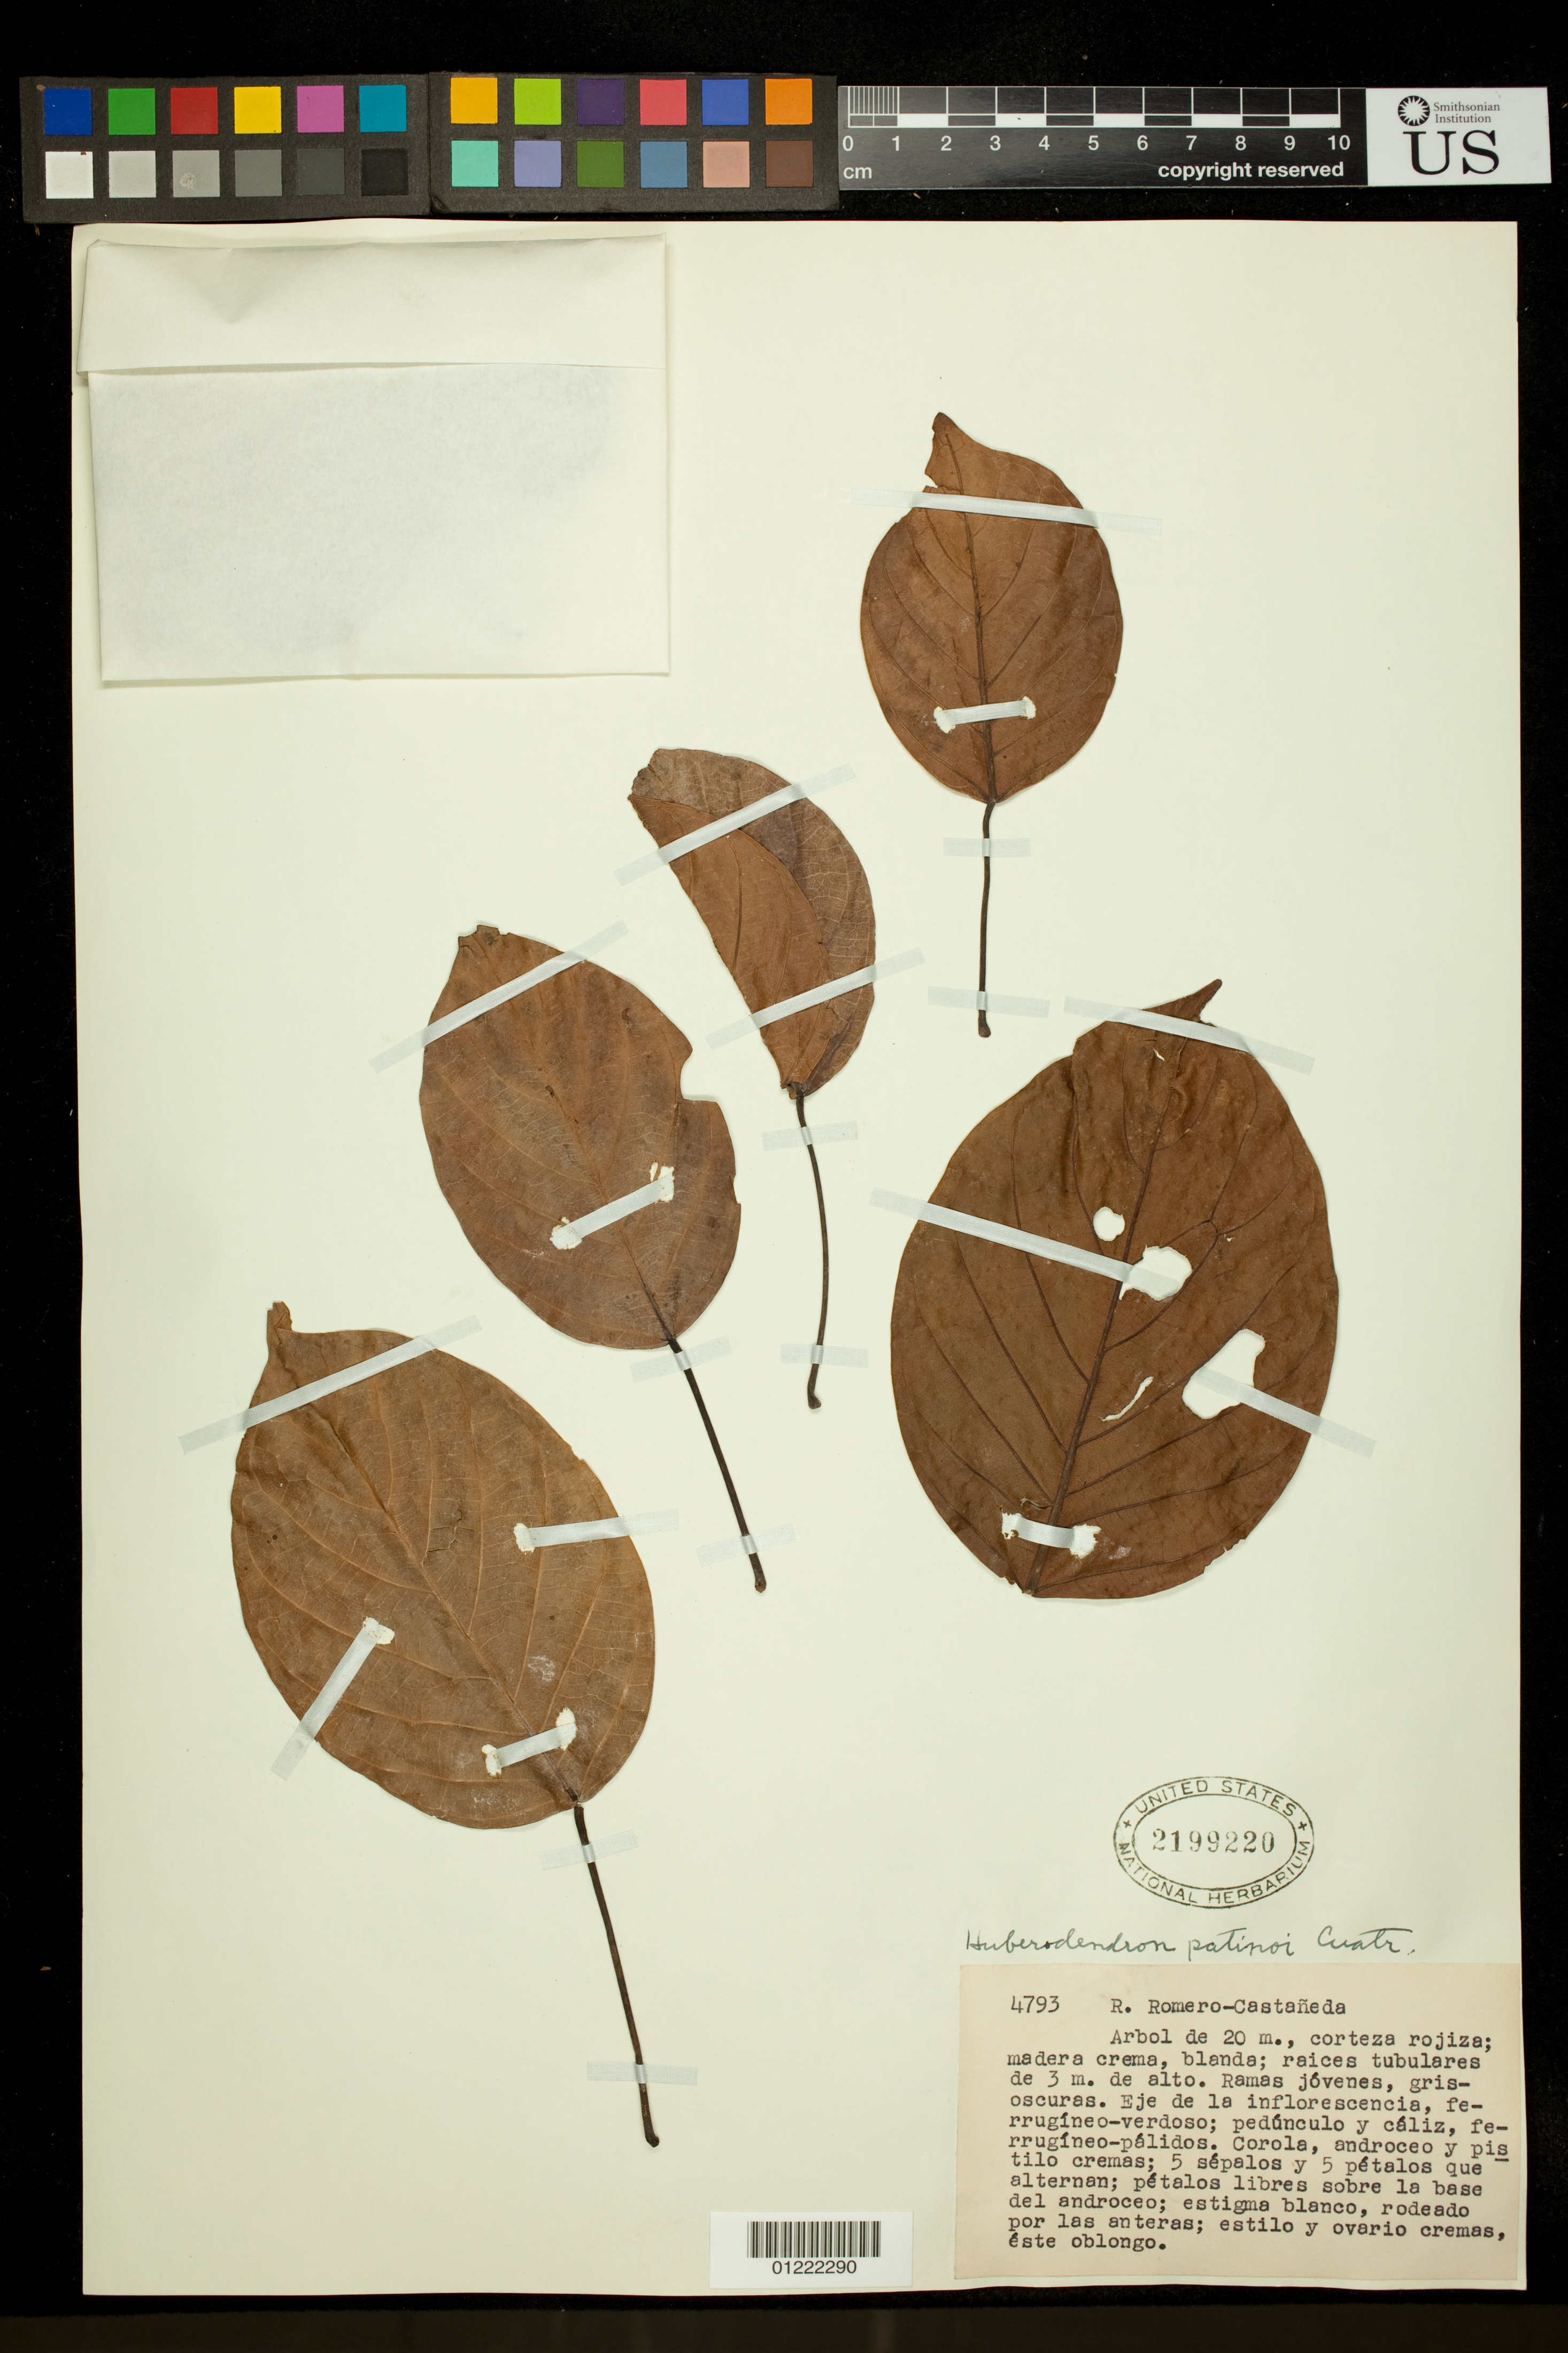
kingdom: Plantae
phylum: Tracheophyta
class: Magnoliopsida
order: Malvales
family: Malvaceae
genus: Huberodendron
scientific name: Huberodendron patinoi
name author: Cuatrec.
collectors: R. Romero Castañeda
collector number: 4793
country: Colombia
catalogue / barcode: US 2199220